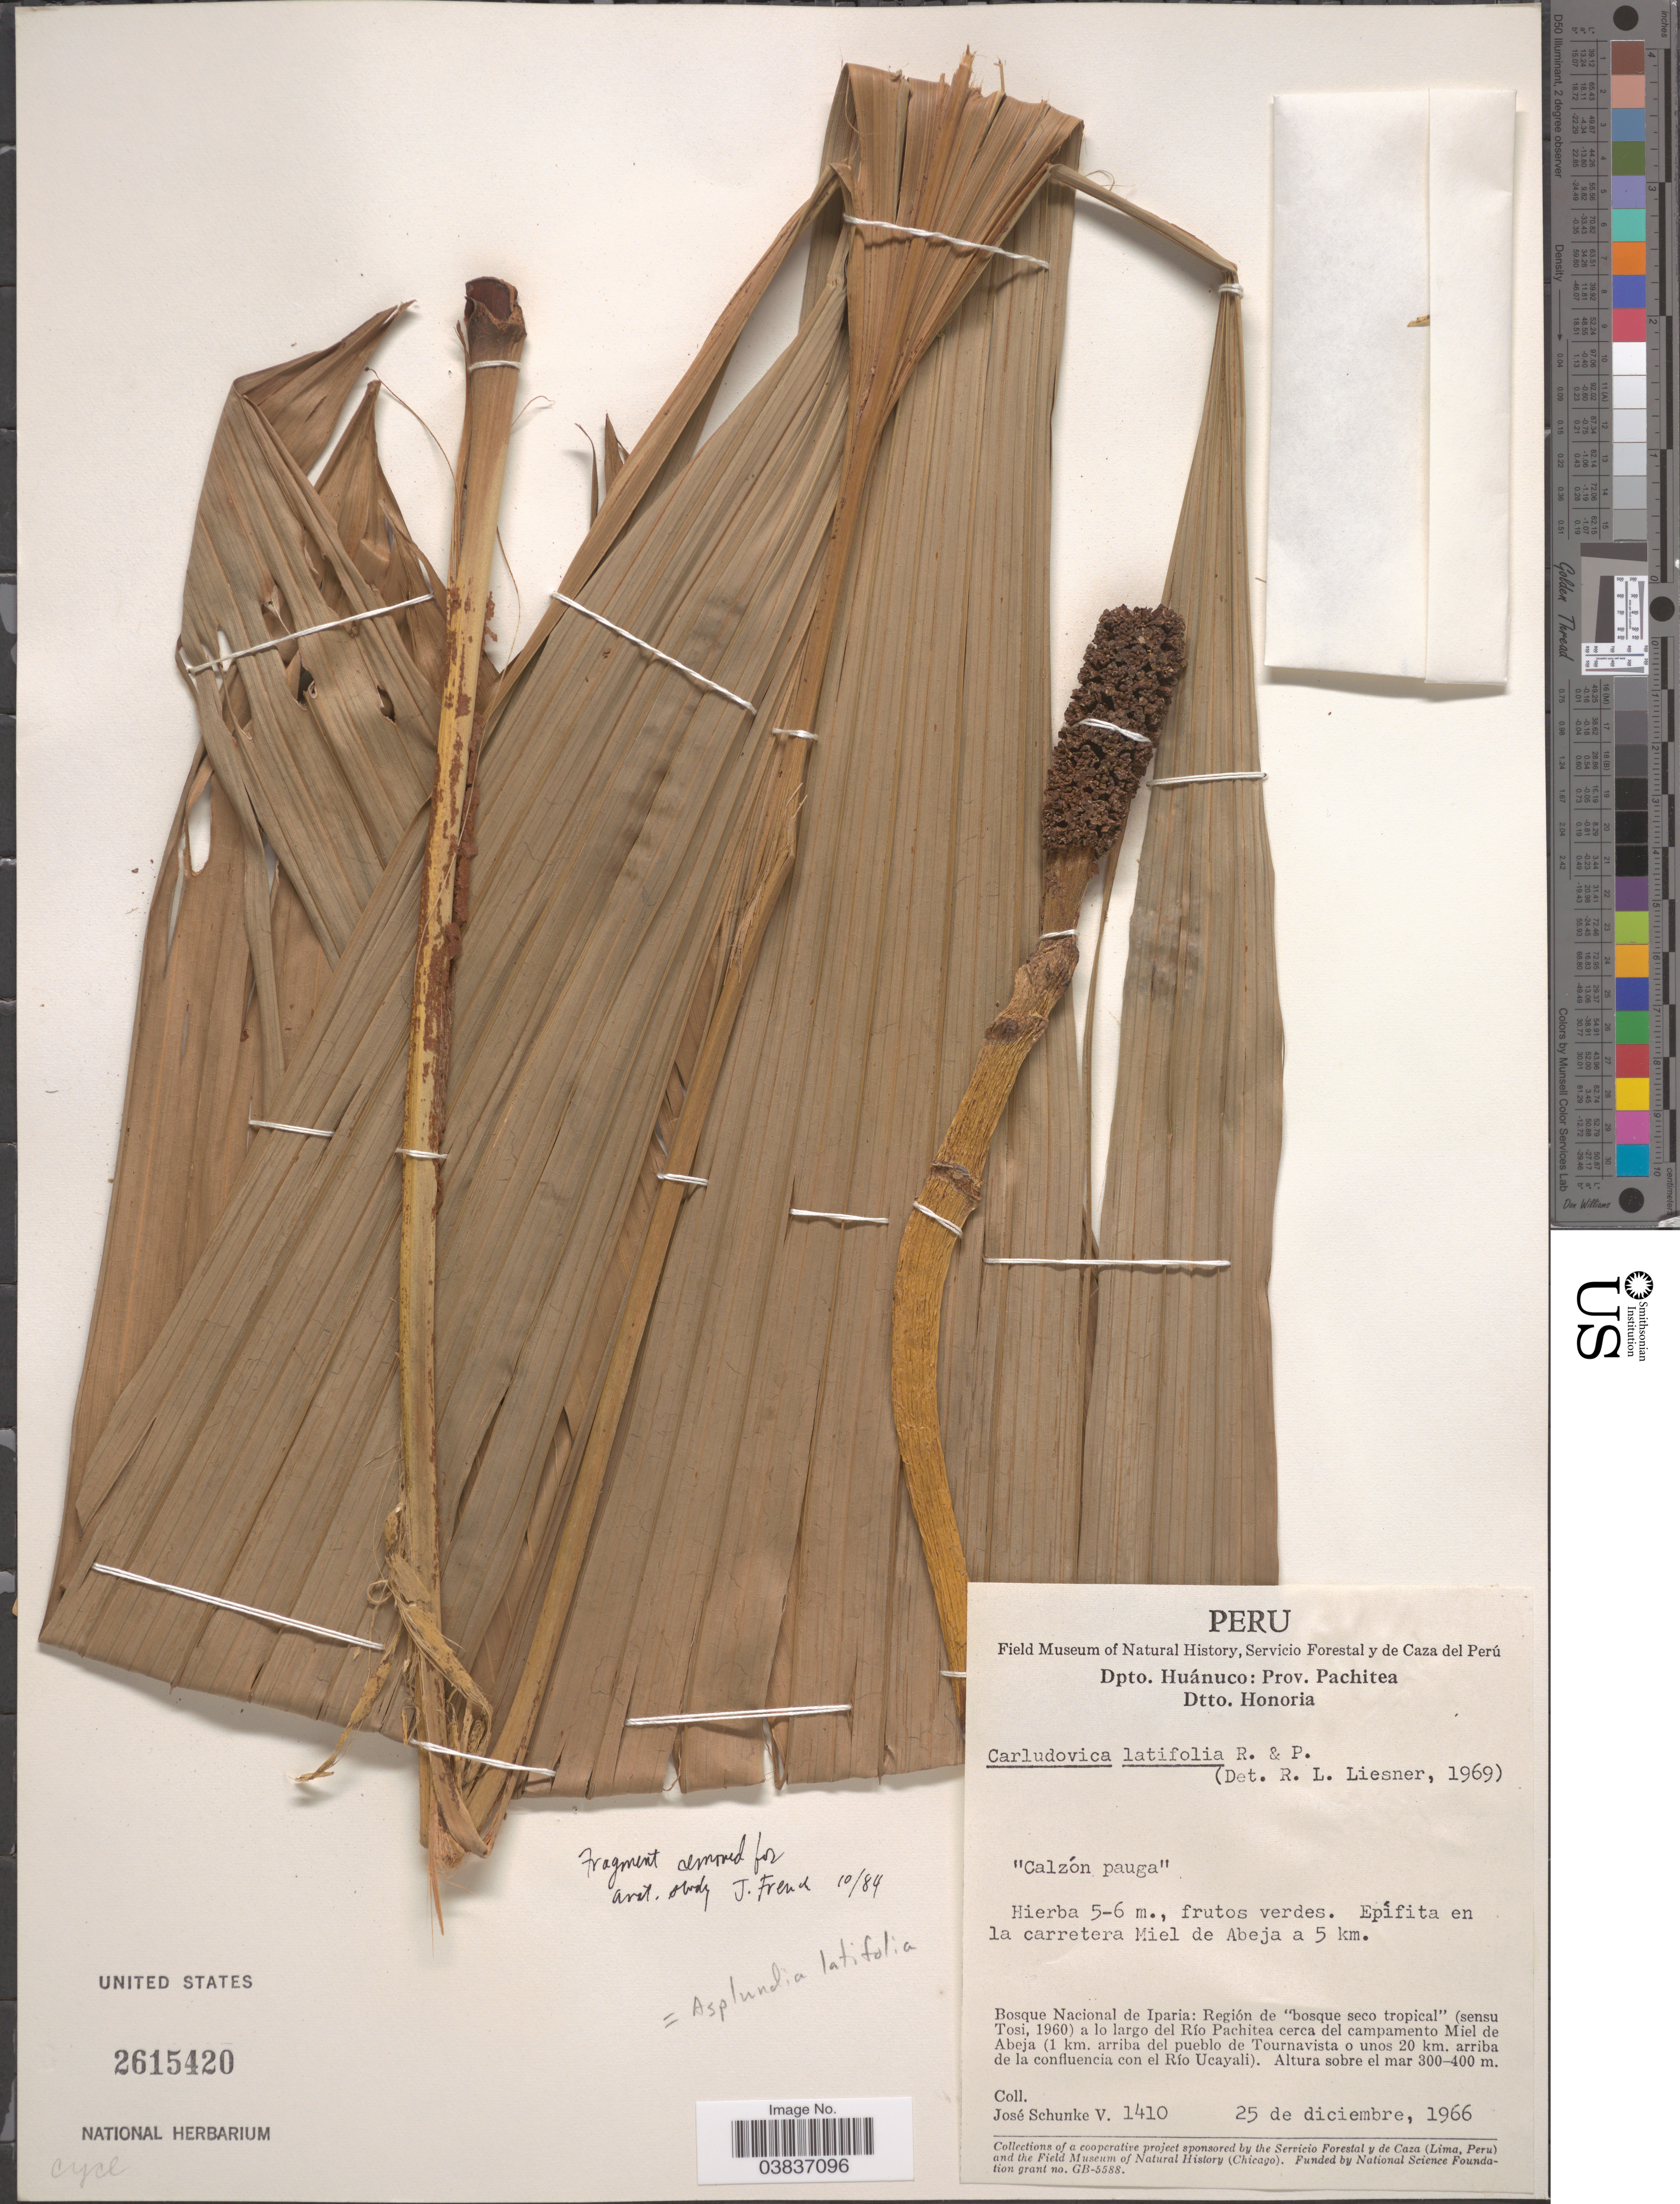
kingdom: Plantae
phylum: Tracheophyta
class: Liliopsida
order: Pandanales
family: Cyclanthaceae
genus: Asplundia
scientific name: Asplundia latifolia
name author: (Ruiz & Pav.) Harling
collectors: J. Schunke Vigo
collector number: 1410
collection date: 1966-12-25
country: Peru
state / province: Huánuco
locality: Dpto. Huánuco: Prov. Pachitea. Dtto. Honoria. En la carretera Miel de Abeja a 5 km. Bosque Nacional de Iparia: Región de "bosque seco tropical" (sensu Tosi, 1960) a lo largo del Río Pachitea cerca del campamento Miel de Abeja (1 km. arriba del pueblo de Tournavista o unos 20 km. arriba de la confluencia con el Río Ucayali).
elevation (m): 300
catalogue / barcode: US 2615420